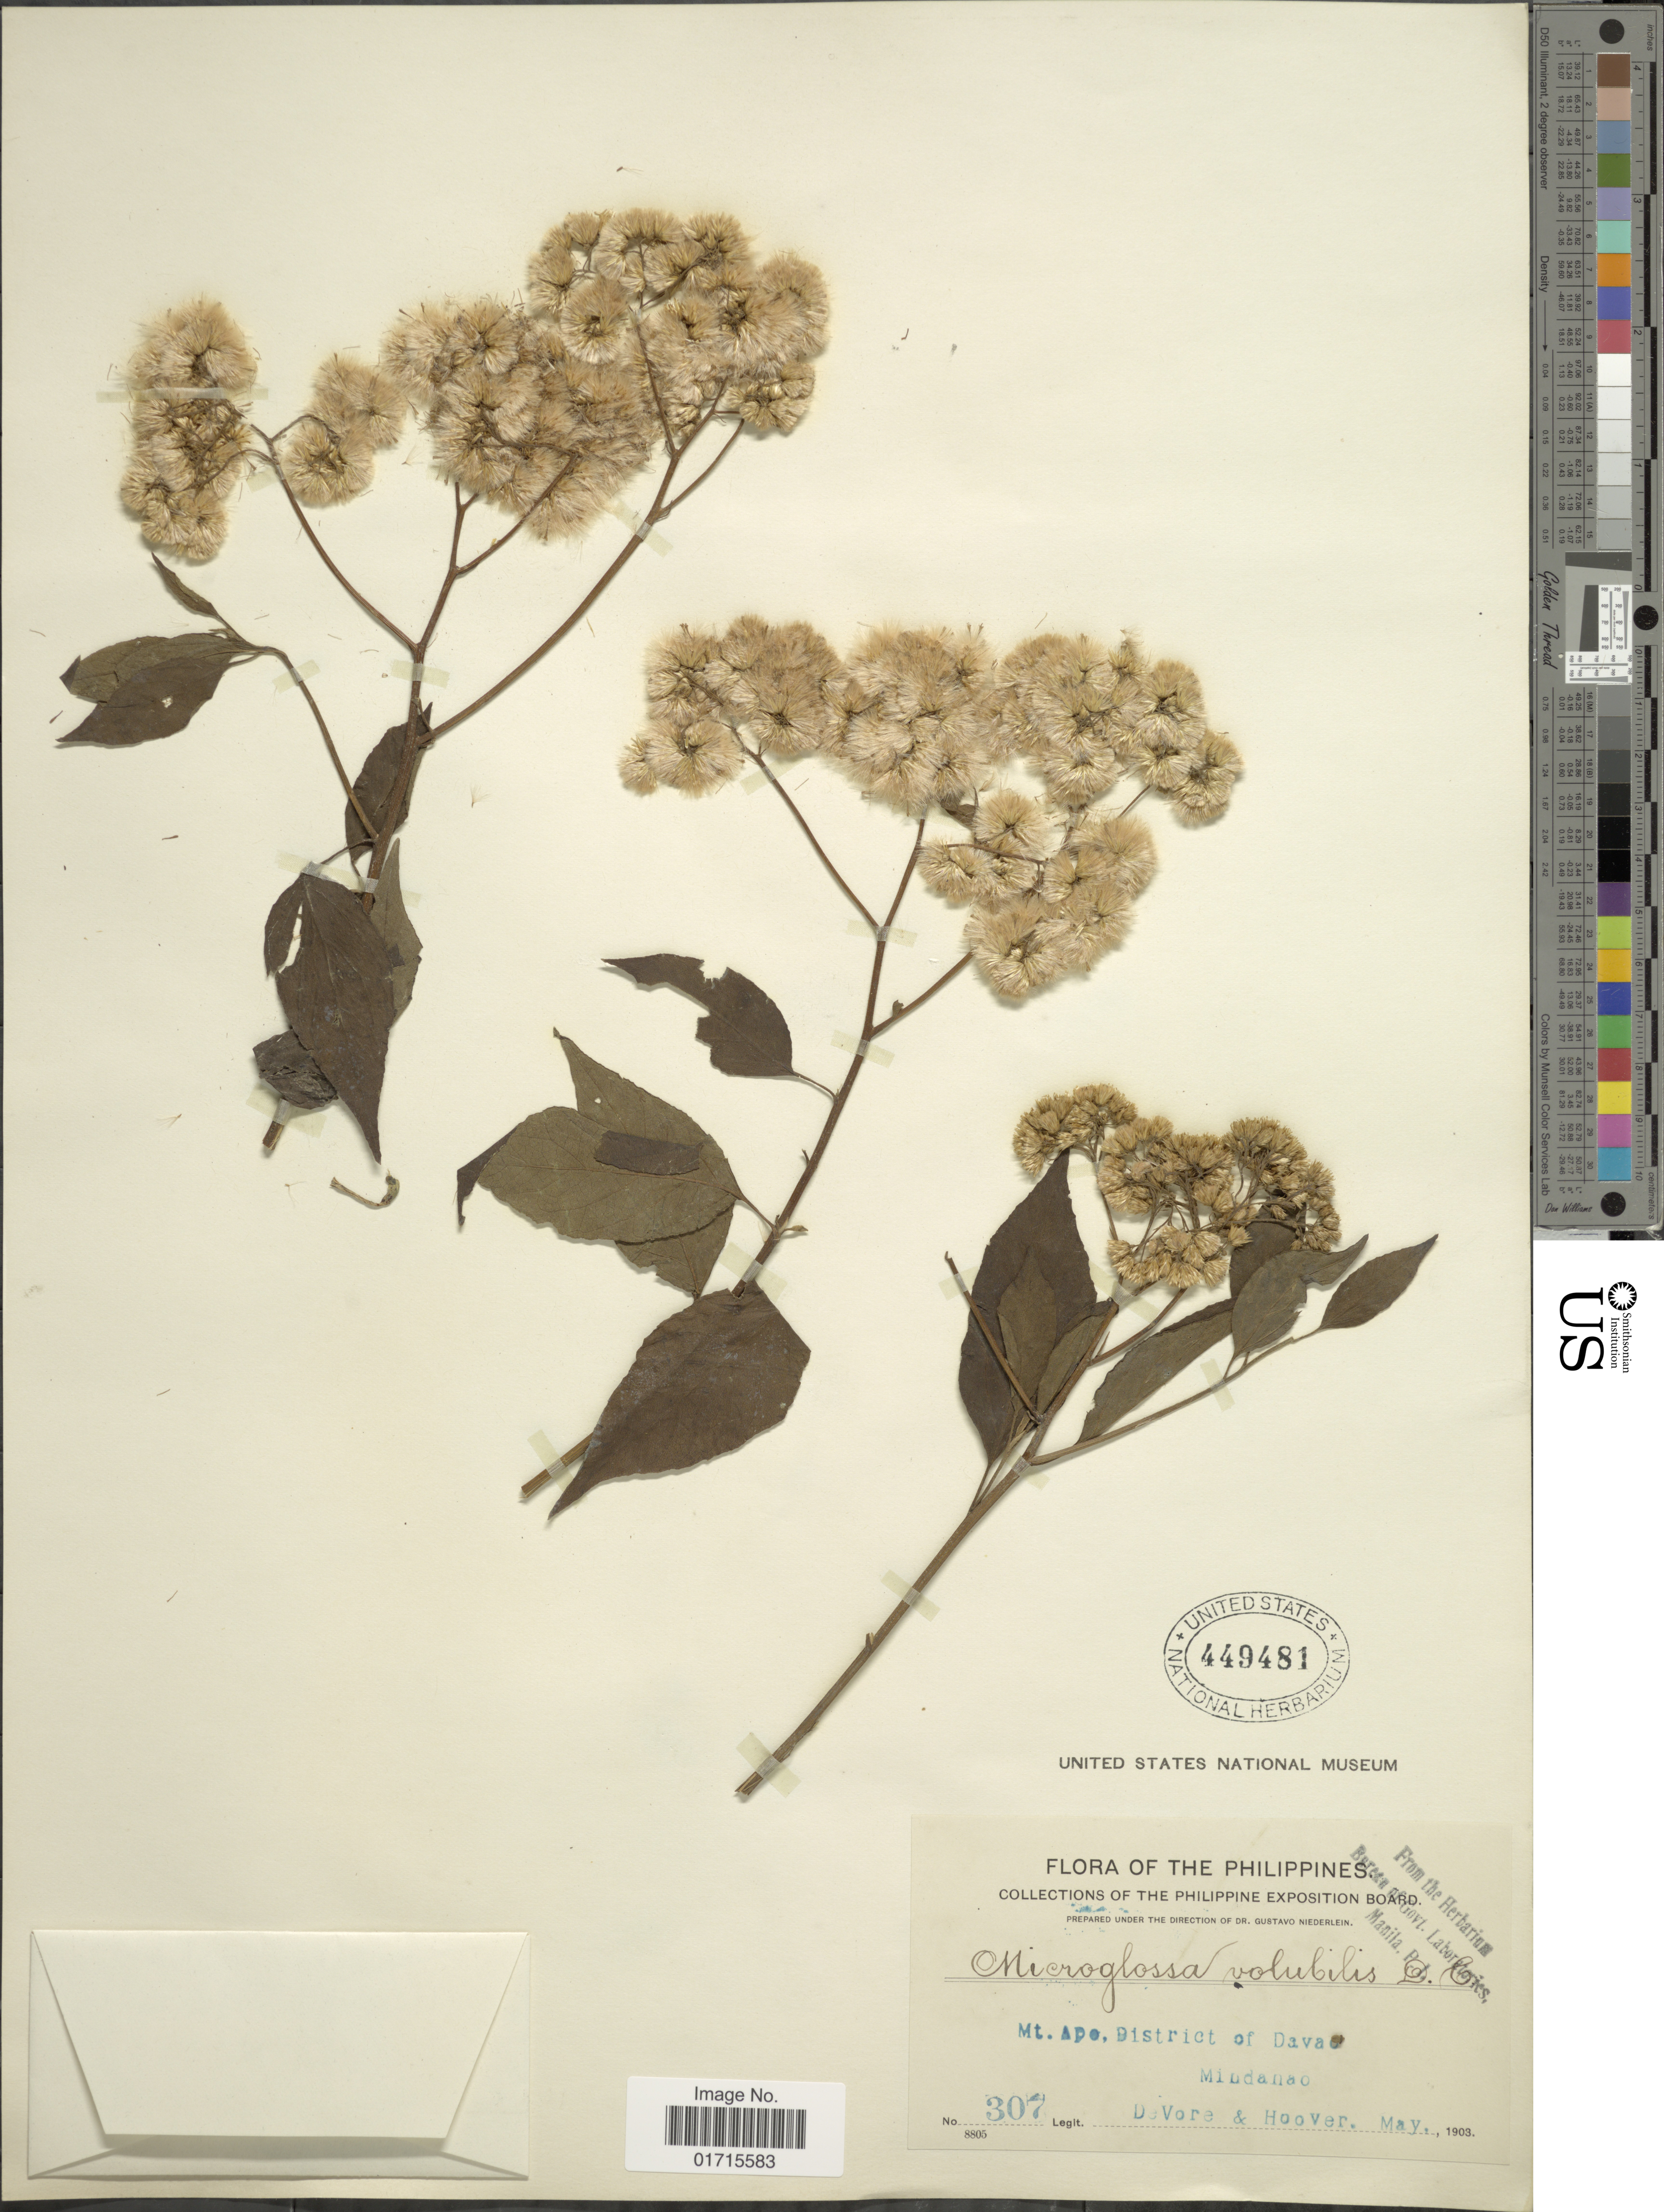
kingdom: Plantae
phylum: Tracheophyta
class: Magnoliopsida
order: Asterales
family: Asteraceae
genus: Microglossa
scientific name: Microglossa volubilis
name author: DC.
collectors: -. DeVore & -- Hoover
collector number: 307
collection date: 1903-05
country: Philippines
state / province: Davao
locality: Mt. Ape, District of Davao, Mindanao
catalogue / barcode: US 449481